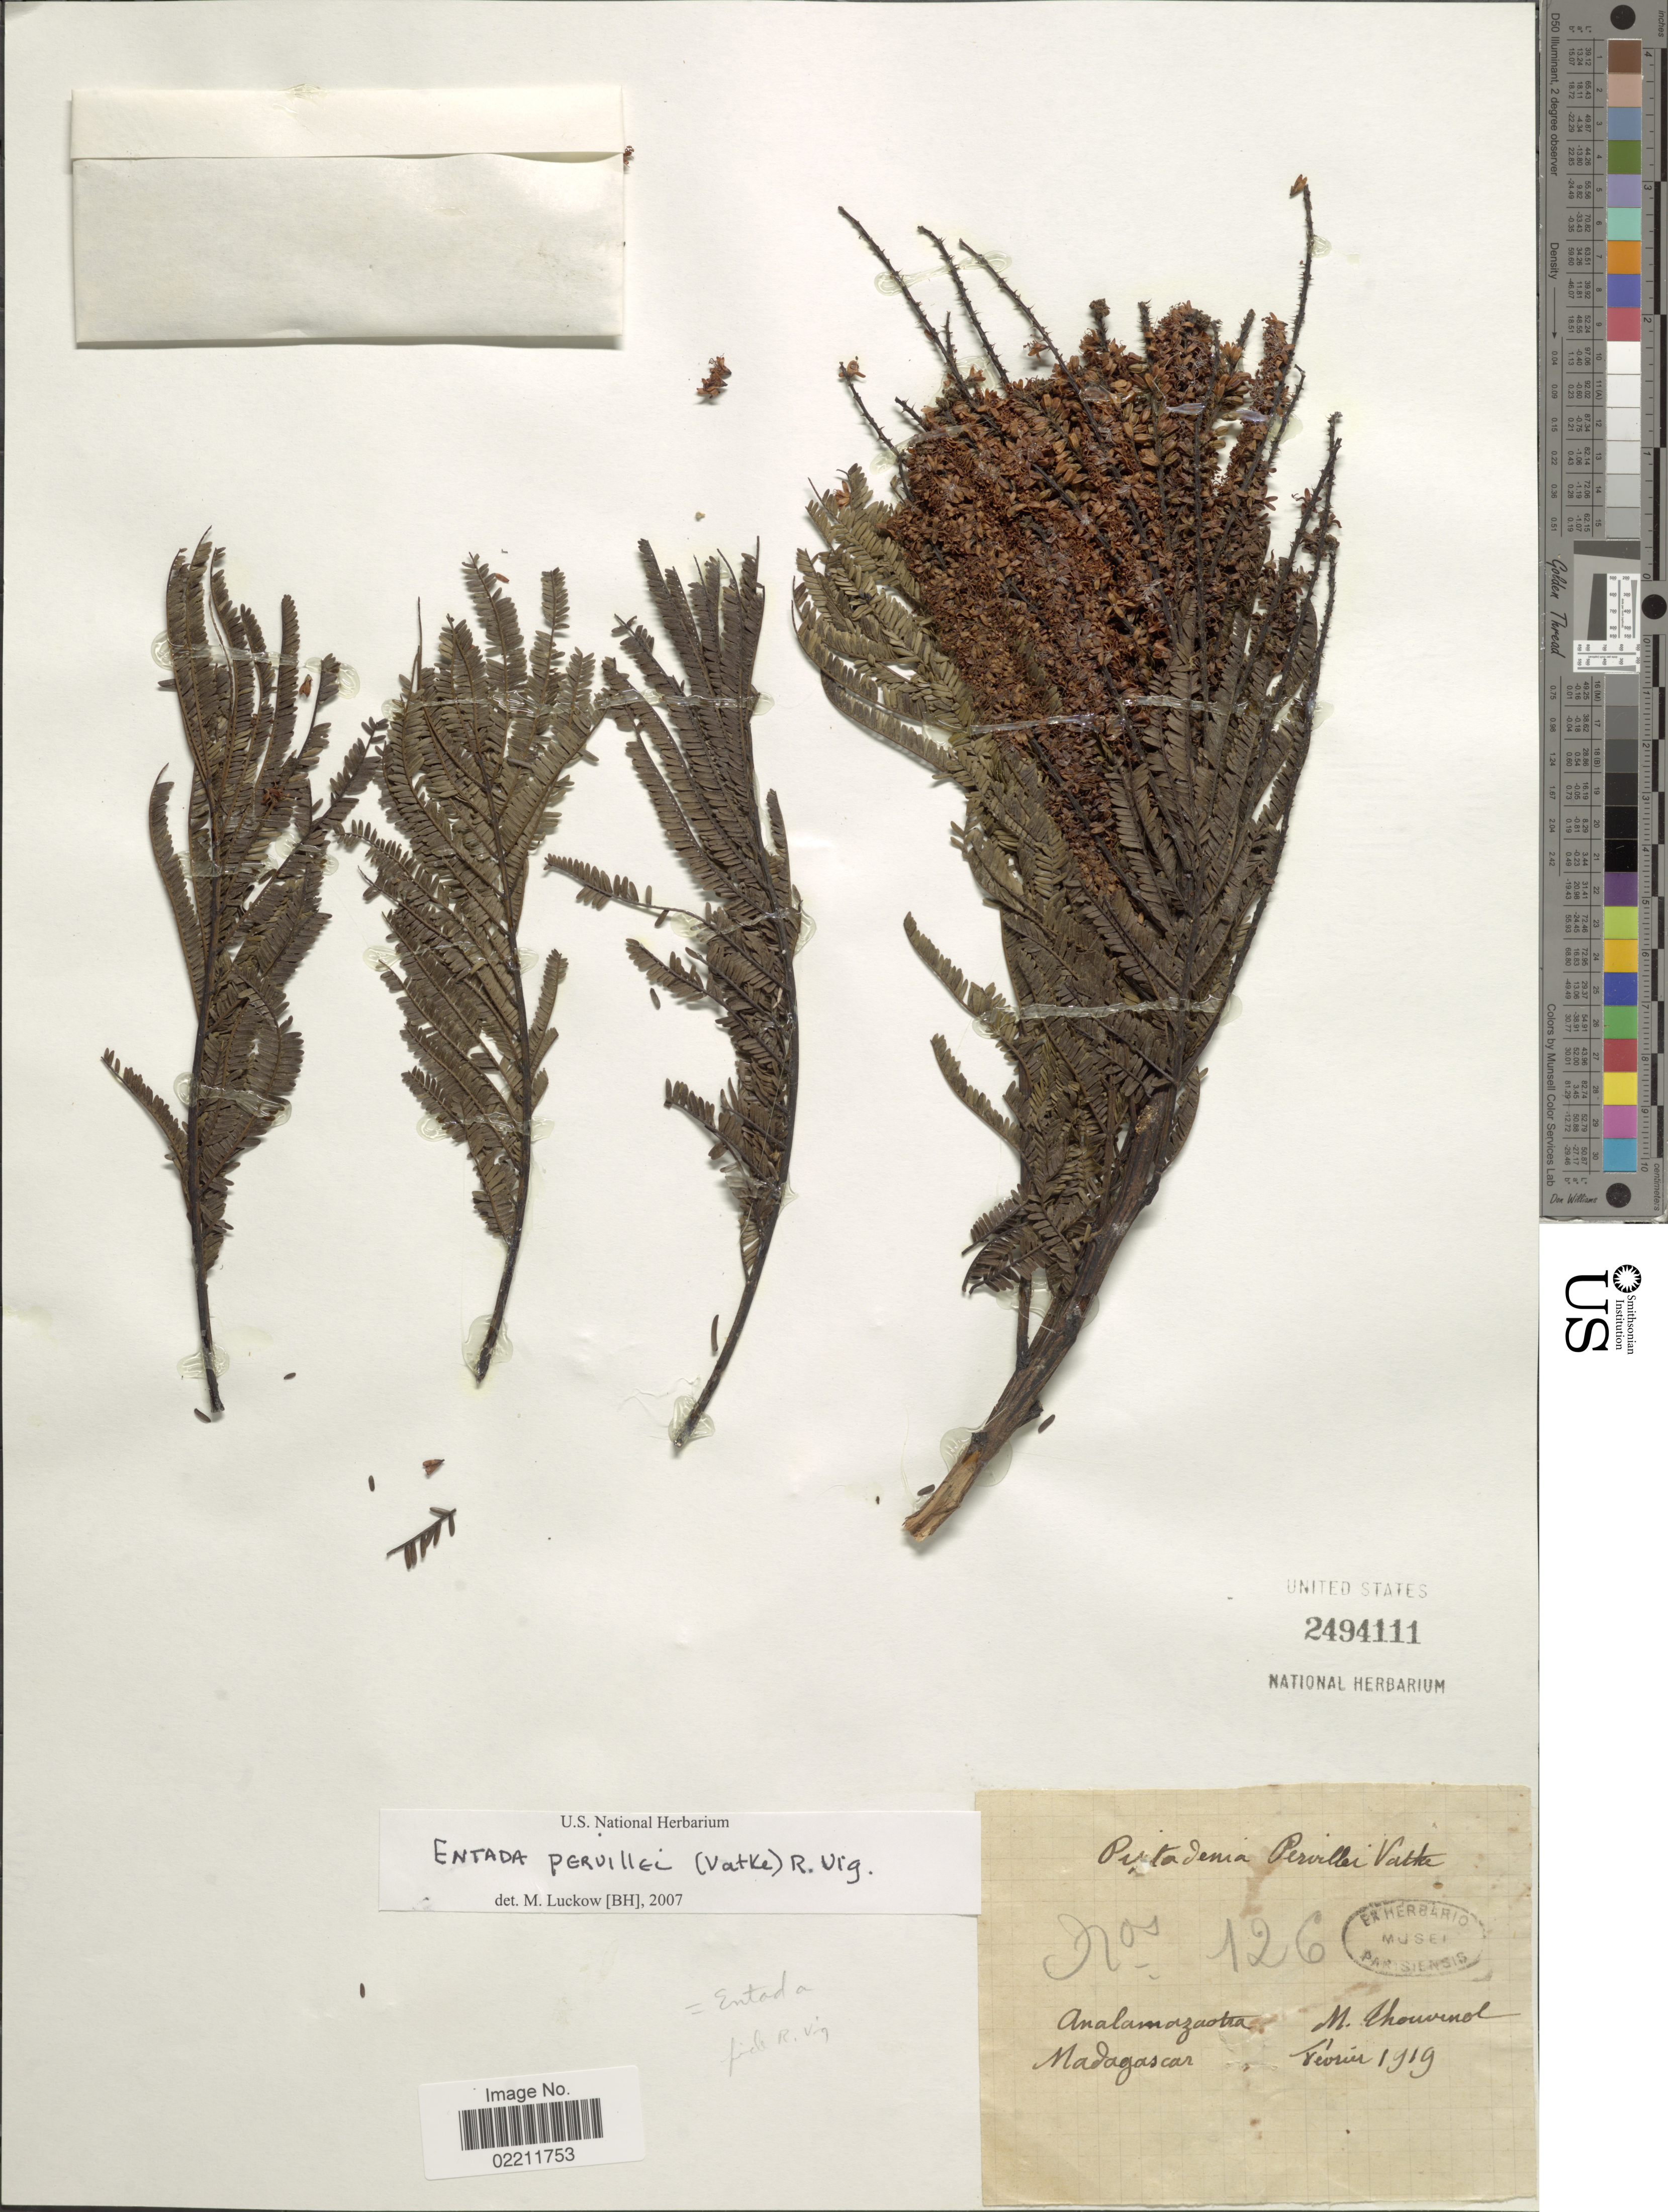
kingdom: Plantae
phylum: Tracheophyta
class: Magnoliopsida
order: Fabales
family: Fabaceae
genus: Entada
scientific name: Entada pervillei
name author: (Vatke) R. Vig.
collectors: M. Chouvenol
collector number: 126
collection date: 1919-02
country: Madagascar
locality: Analamazaotra.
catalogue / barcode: US 2494111